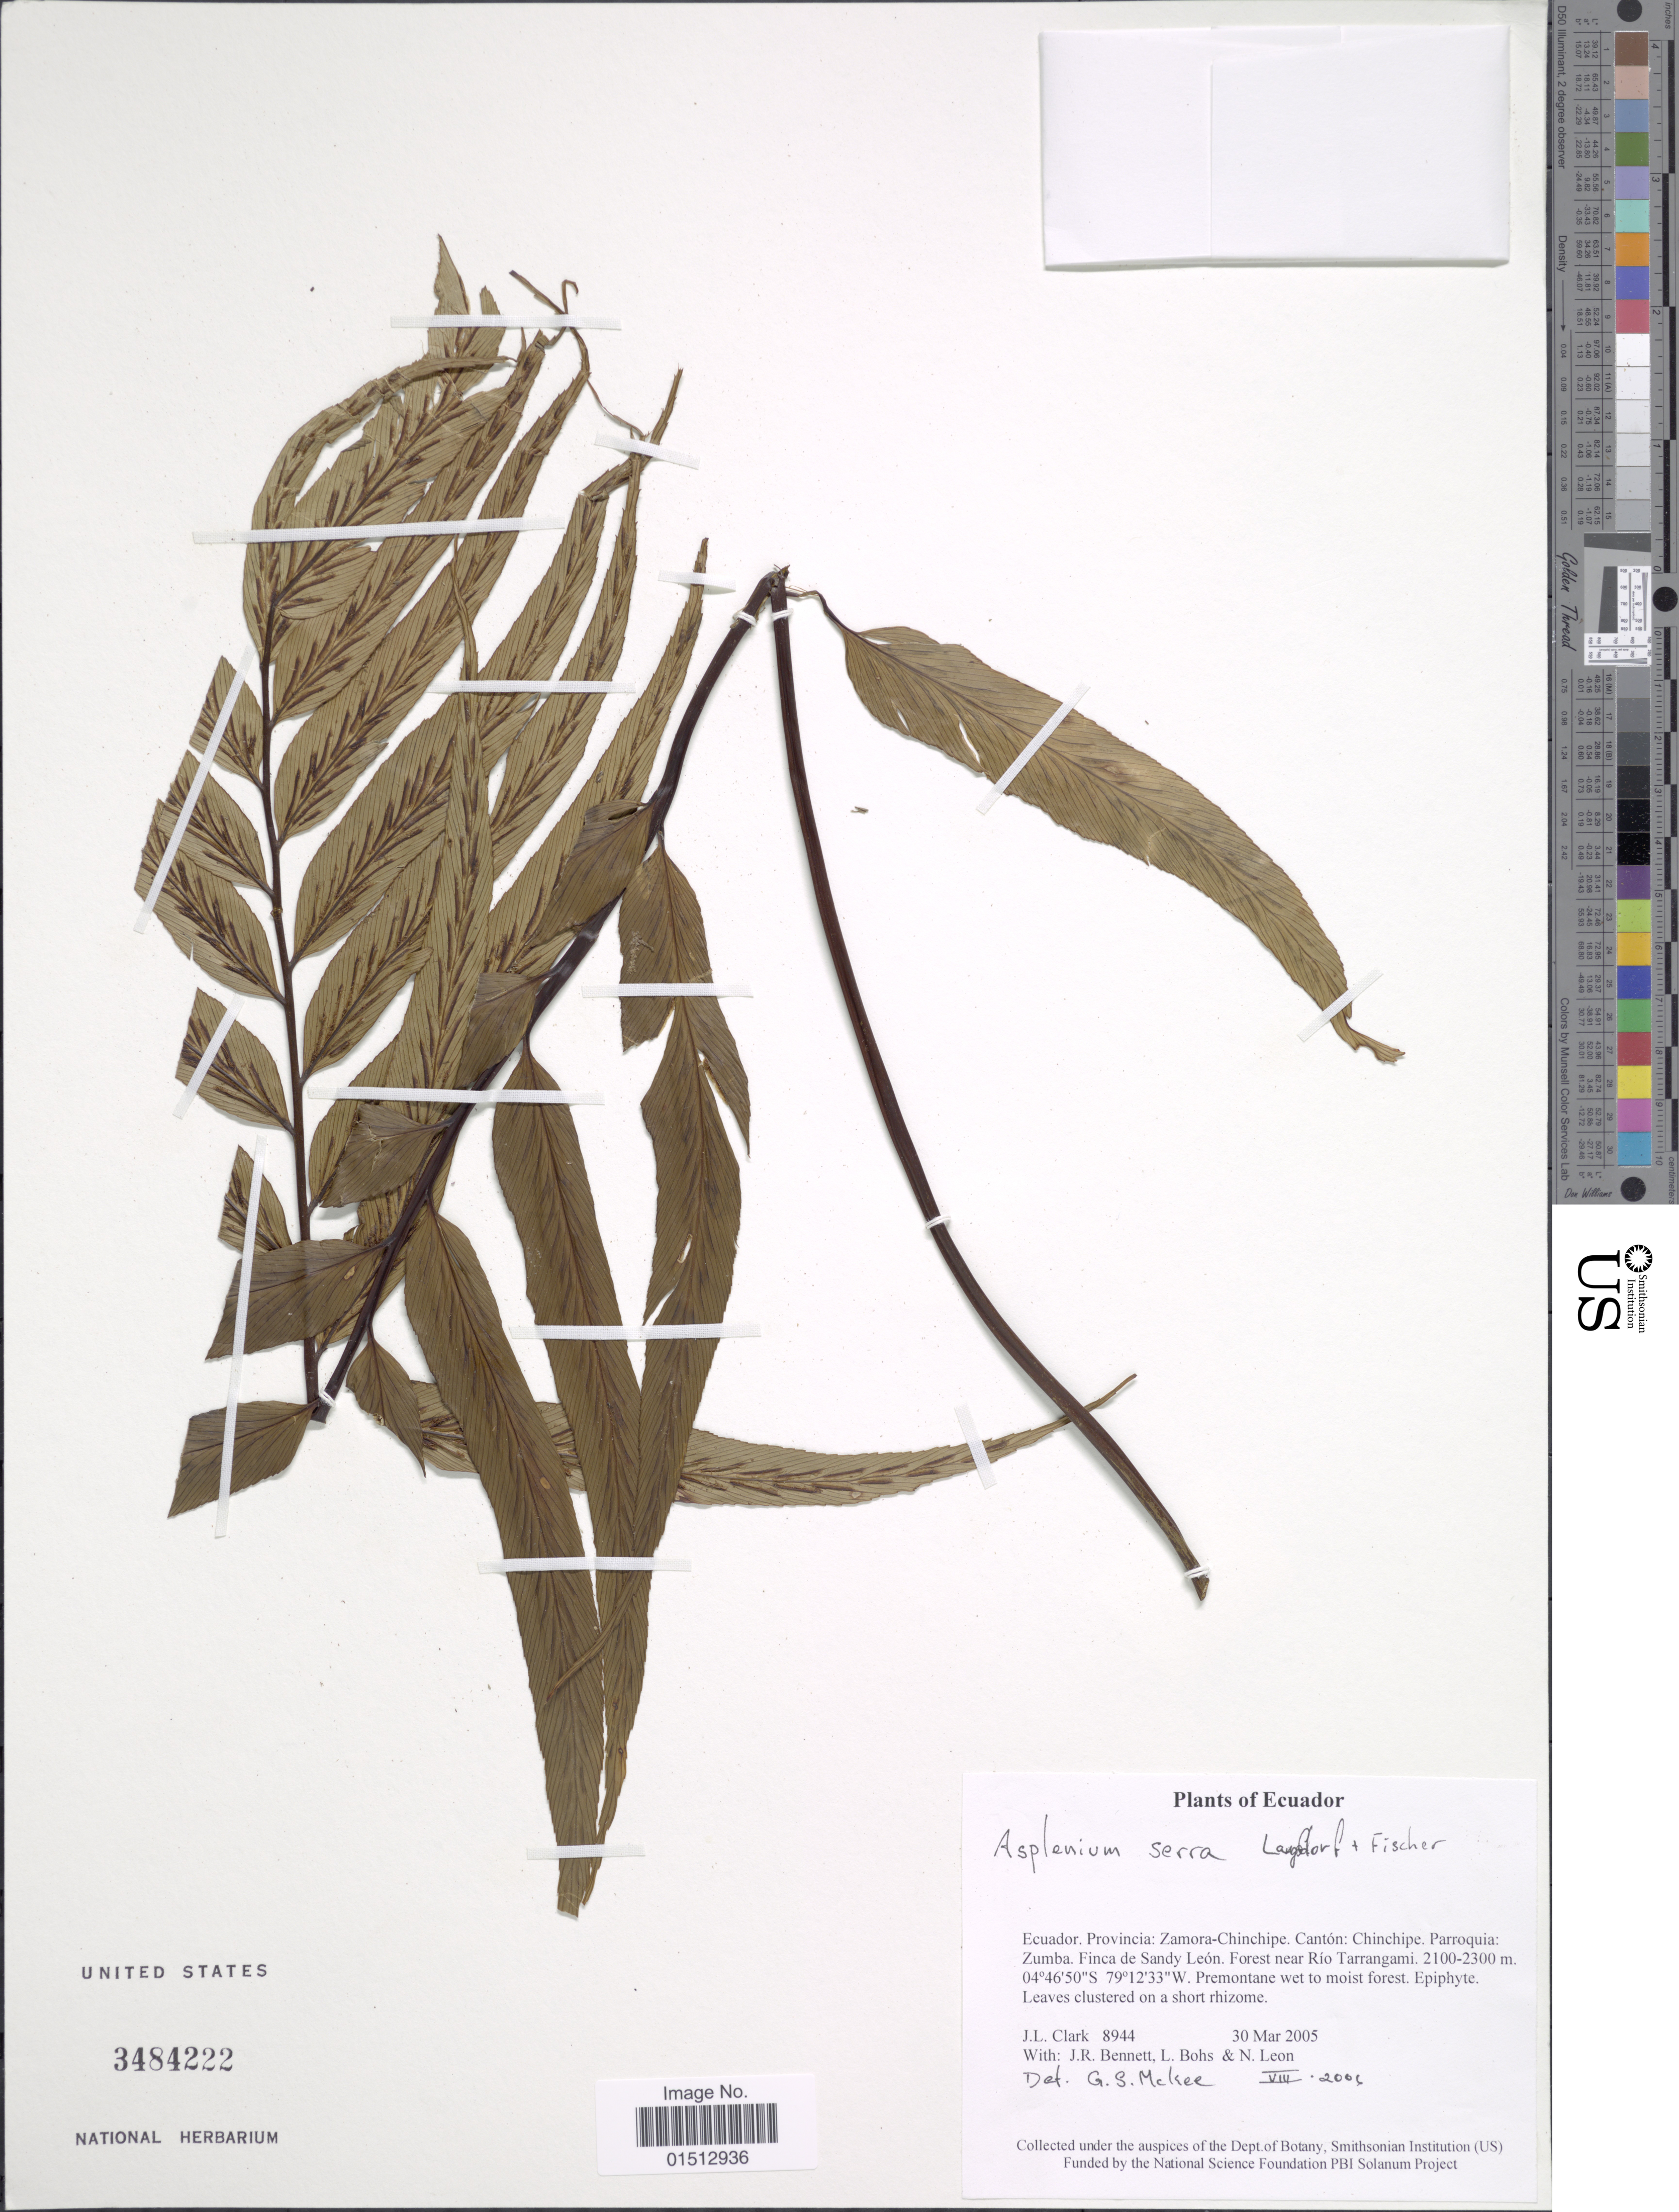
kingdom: Plantae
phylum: Tracheophyta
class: Polypodiopsida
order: Polypodiales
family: Aspleniaceae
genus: Asplenium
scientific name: Asplenium serra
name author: Langsd. & Fisch.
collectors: J. L. Clark, J. R. Bennett, L. A. Bohs & N. Leon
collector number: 8944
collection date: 2005-03-30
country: Ecuador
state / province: Zamora-Chinchipe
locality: Ecuador, Provincia: Zamora-Chinchipe, Canton: Chinchipe. Parroquia: Zumba. Finca de Sandy Leon, Forest near Rio Tarrangami.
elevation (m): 2100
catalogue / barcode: US 3484222